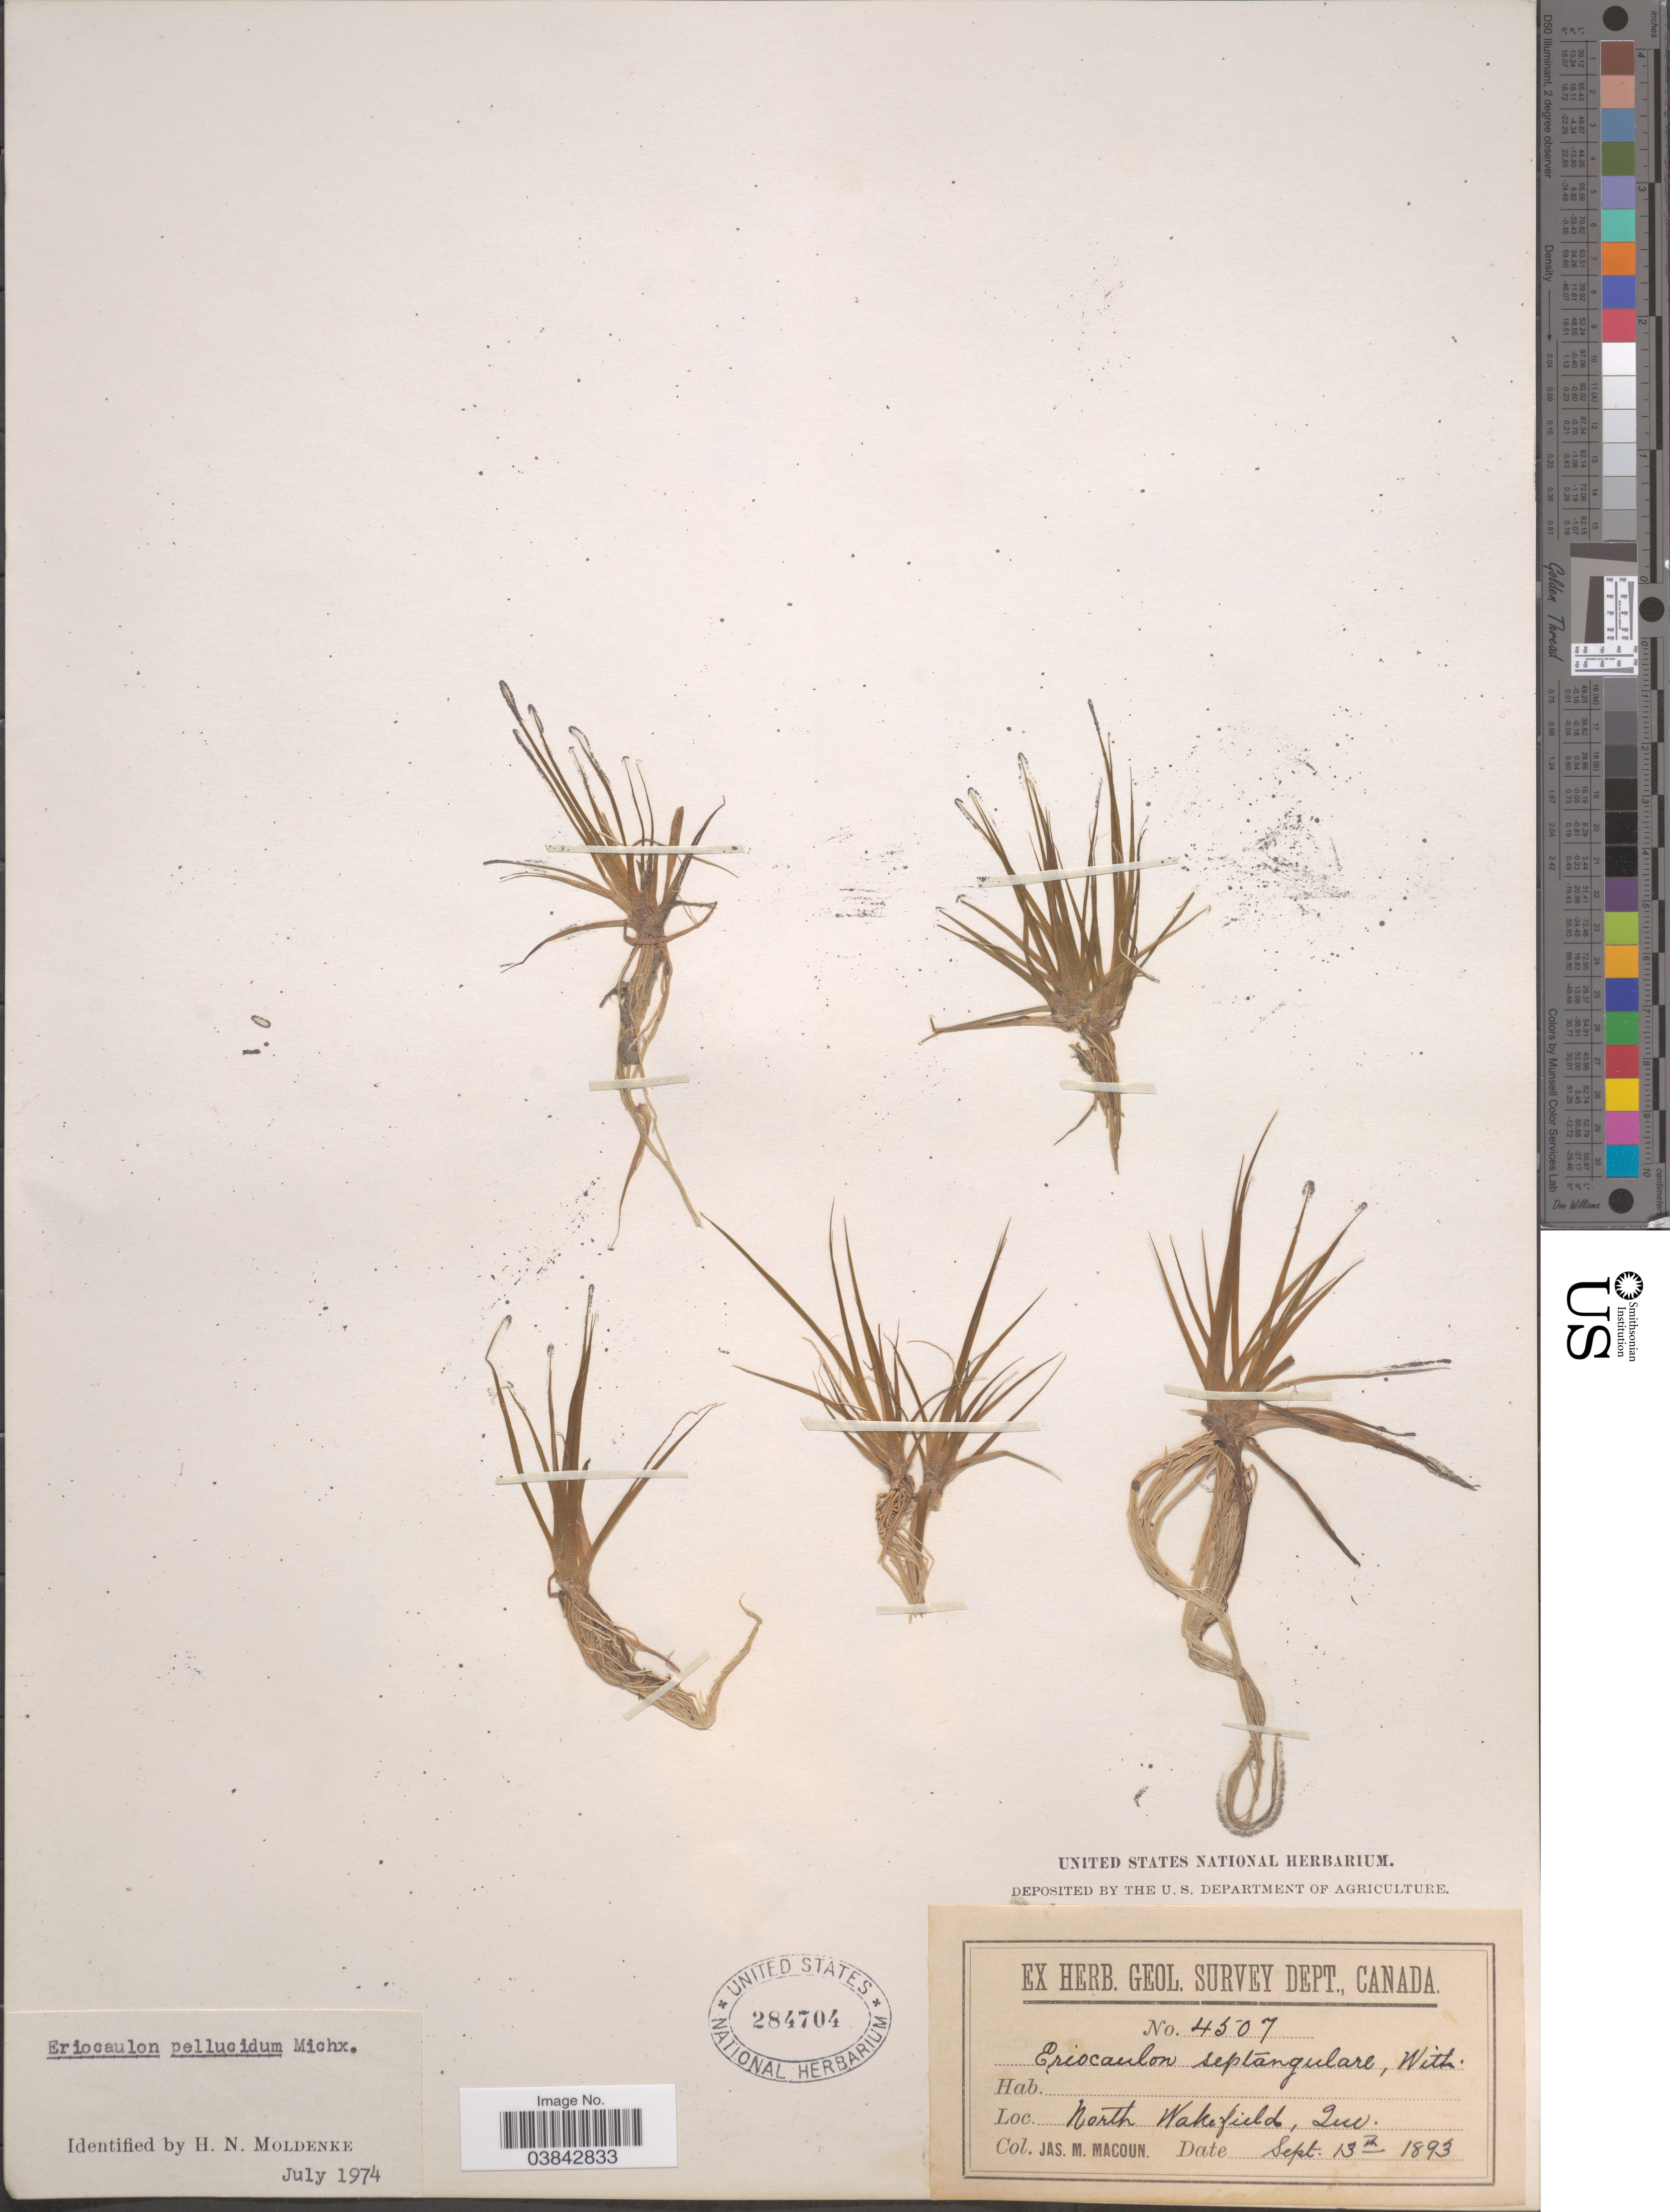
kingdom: Plantae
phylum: Tracheophyta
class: Liliopsida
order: Poales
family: Eriocaulaceae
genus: Eriocaulon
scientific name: Eriocaulon aquaticum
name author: (Hill) Druce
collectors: J. M. Macoun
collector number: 4507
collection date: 1893-09-13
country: Canada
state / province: Quebec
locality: North Wakefield.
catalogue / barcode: US 284704